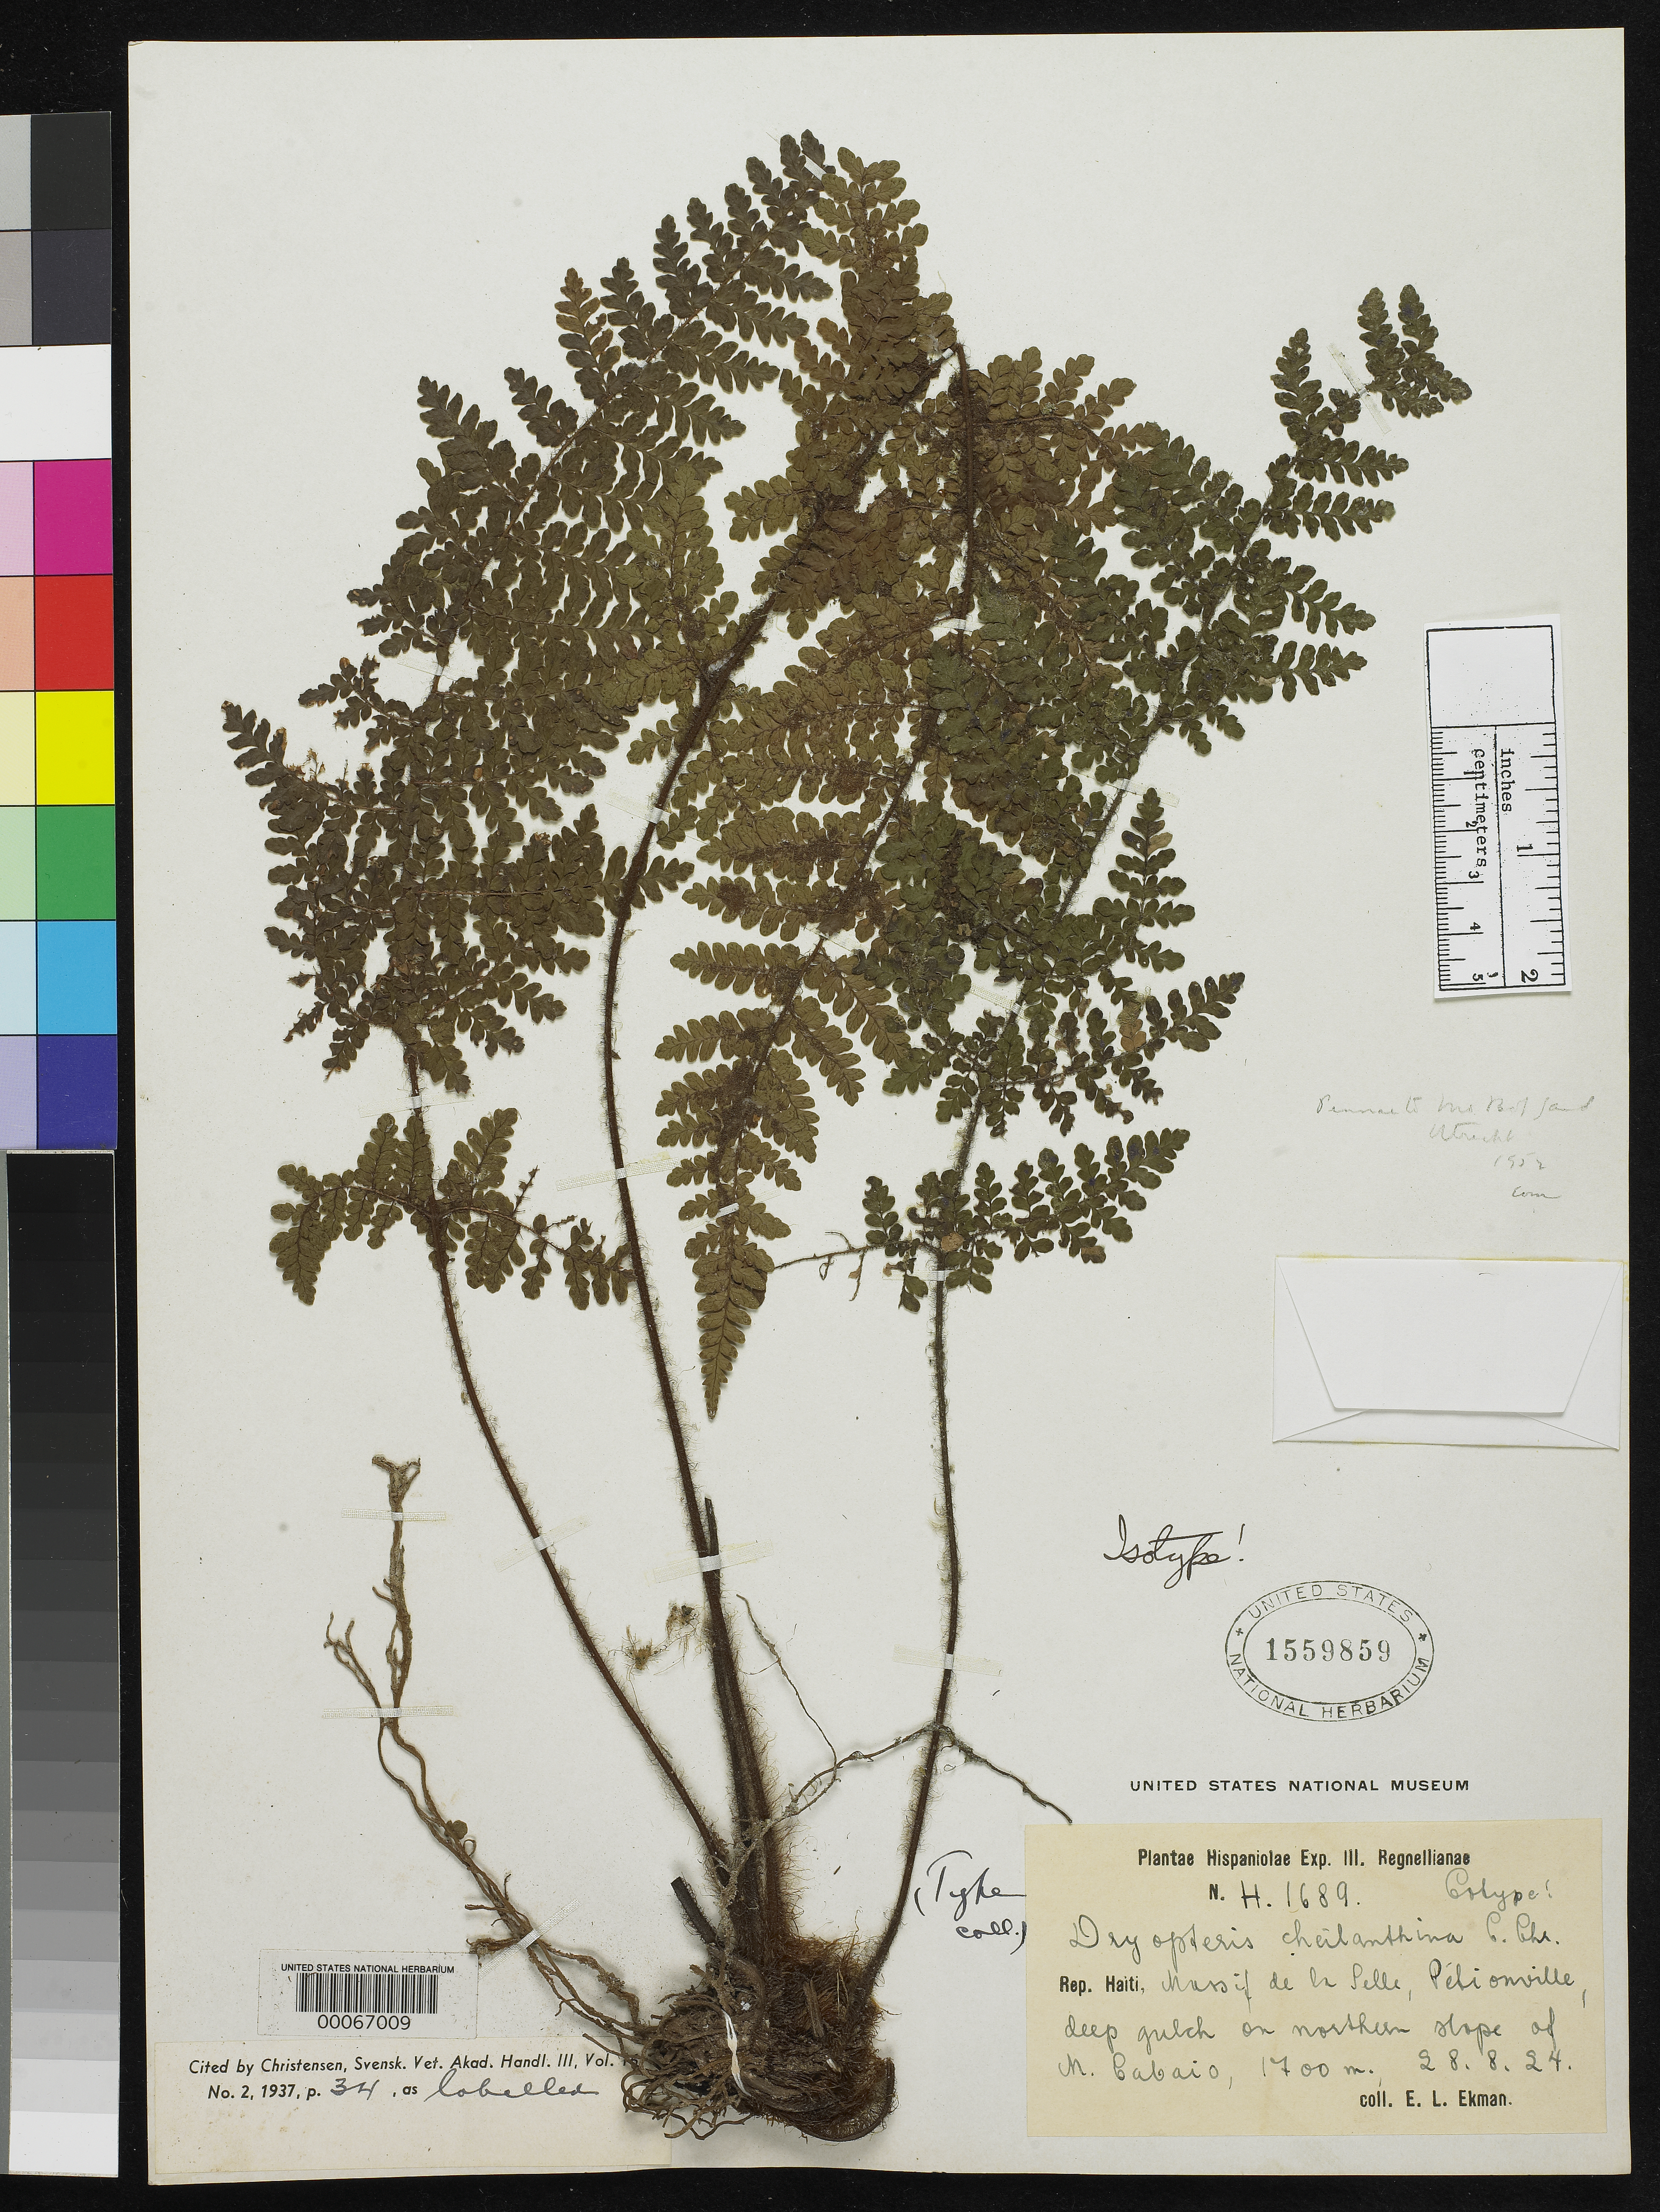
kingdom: Plantae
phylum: Tracheophyta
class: Polypodiopsida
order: Polypodiales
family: Dryopteridaceae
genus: Dryopteris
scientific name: Dryopteris cheilanthina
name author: C. Chr.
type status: Isotype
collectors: E. L. Ekman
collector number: H1689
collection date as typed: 28 Aug 1924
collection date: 1924-08-28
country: Haiti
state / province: Ouest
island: Hispaniola Island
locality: Nouvelle Touraine, M. Cabaio near Robergeau.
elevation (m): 1700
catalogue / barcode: US 1559859